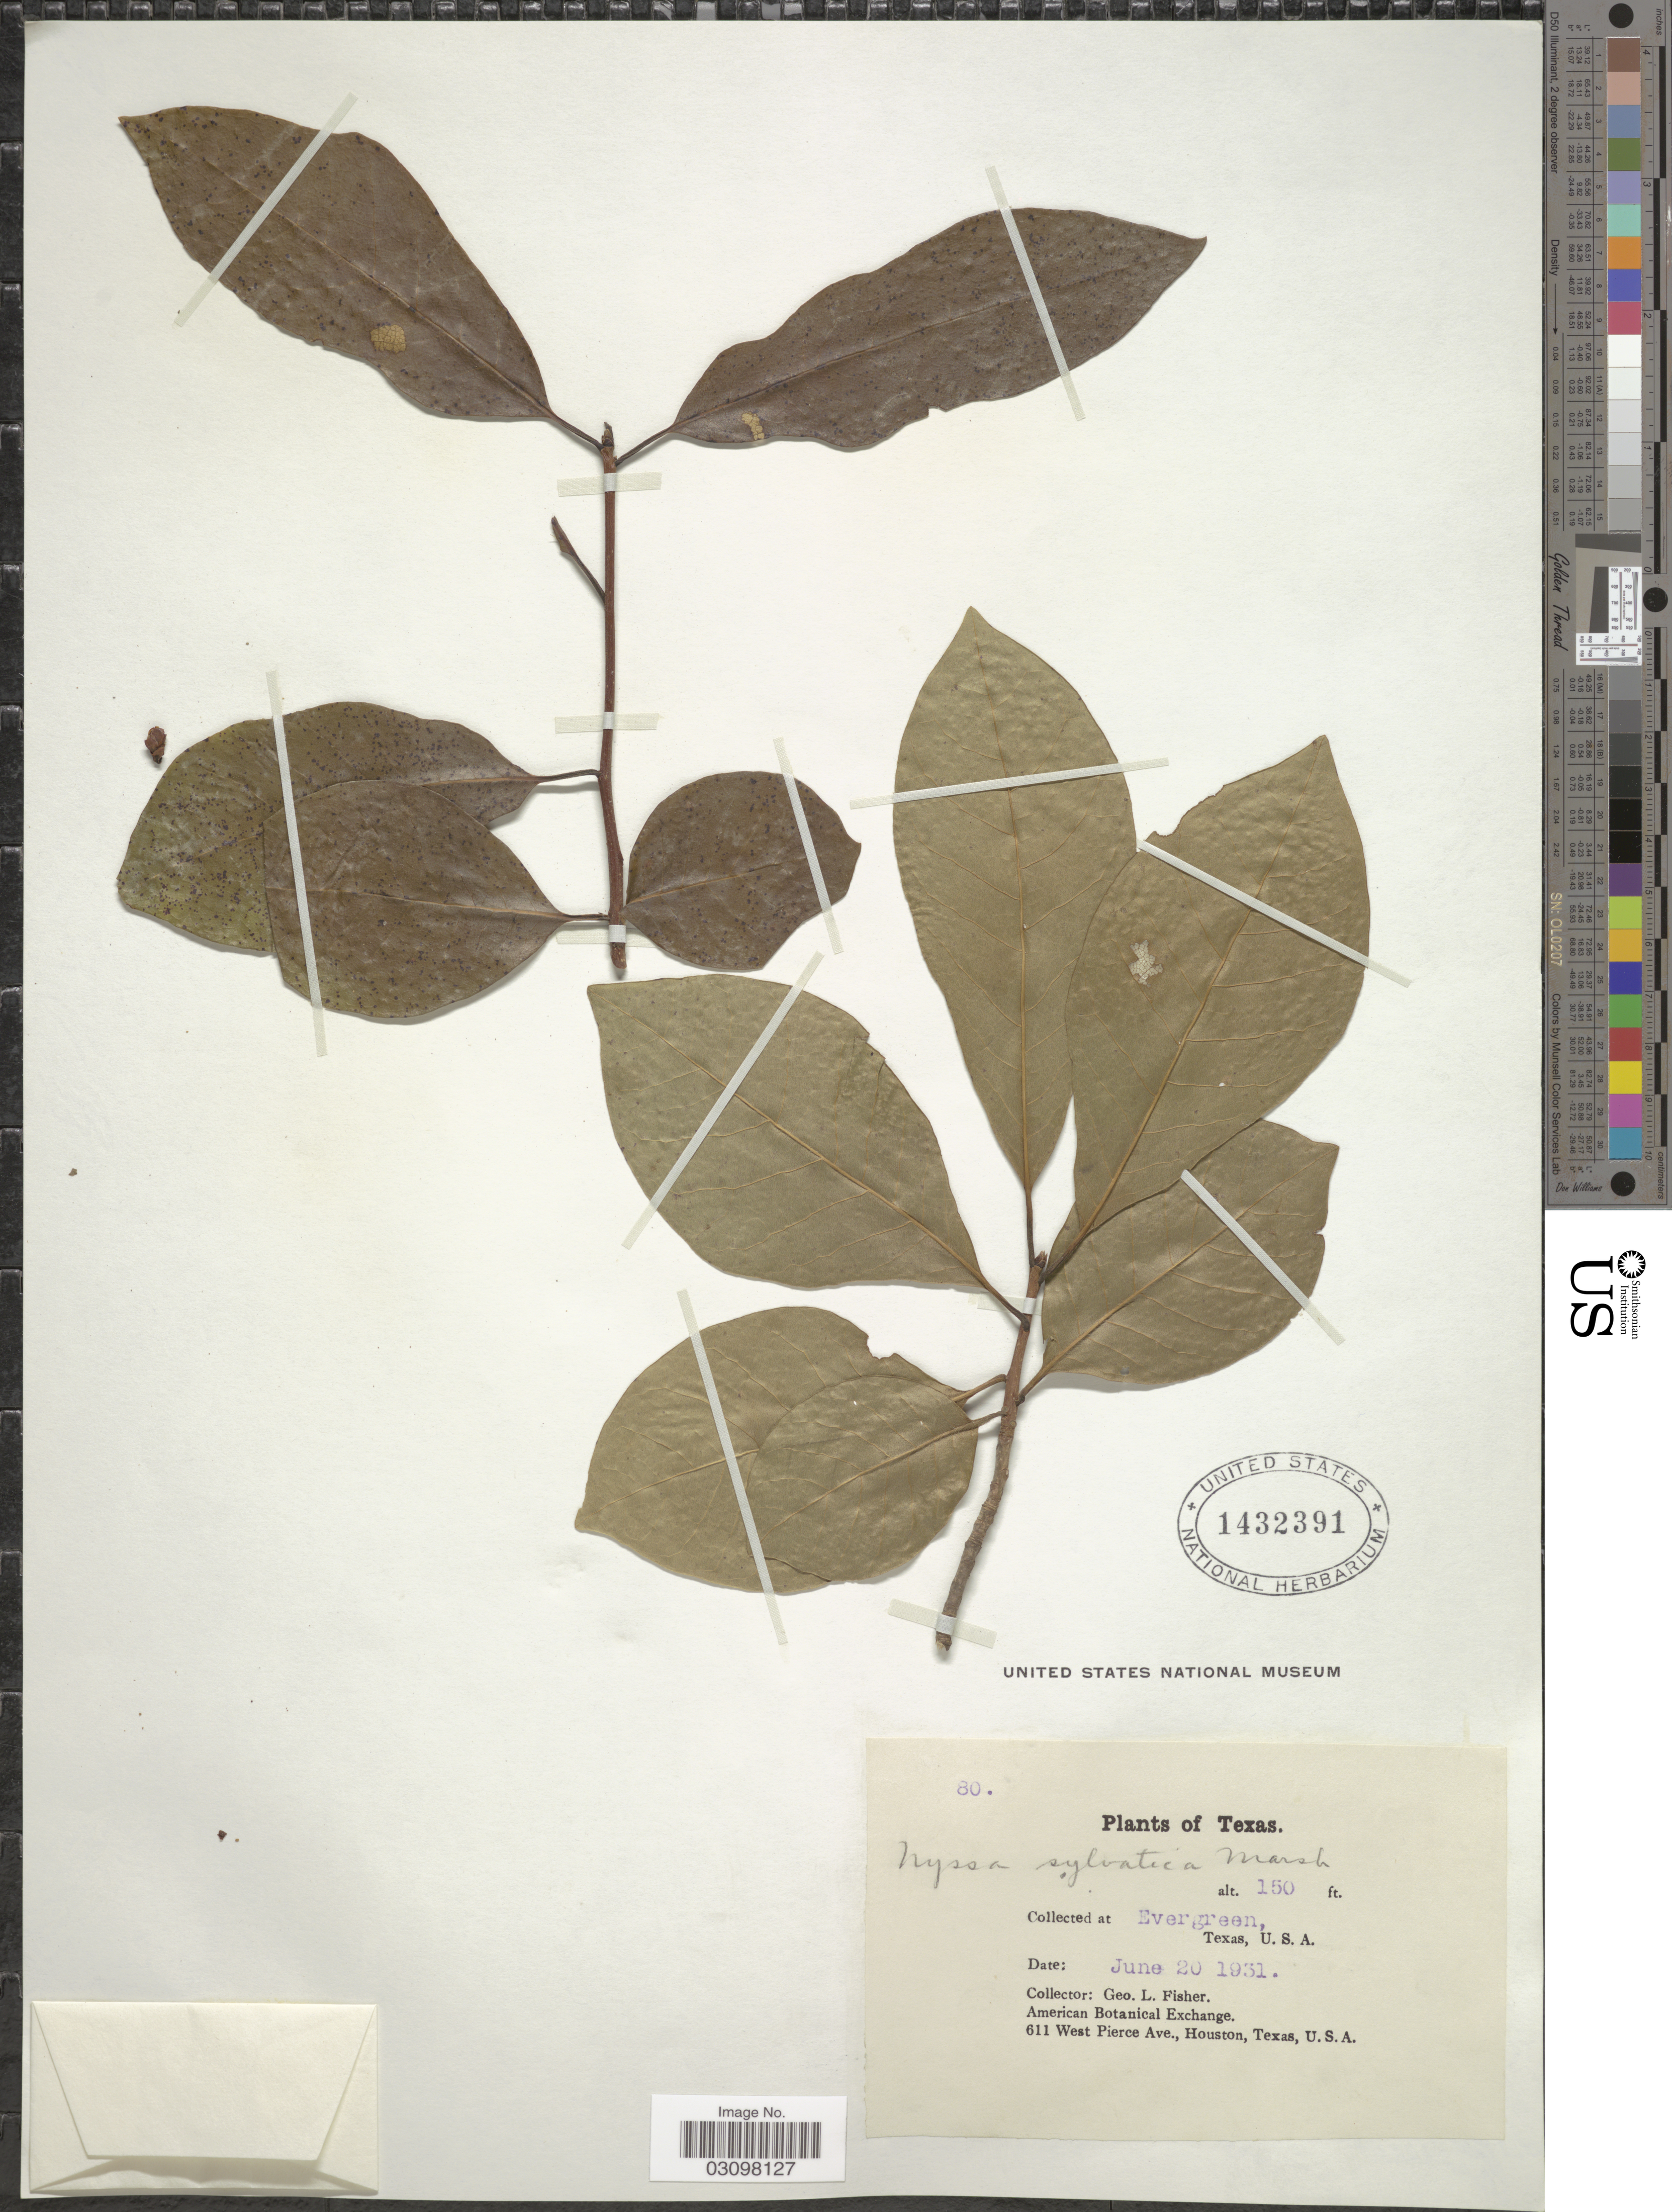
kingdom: Plantae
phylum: Tracheophyta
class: Magnoliopsida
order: Cornales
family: Nyssaceae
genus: Nyssa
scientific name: Nyssa sylvatica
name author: Marshall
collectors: G. L. Fisher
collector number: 80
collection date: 1931-06-20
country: United States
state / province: Texas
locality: Evergreen.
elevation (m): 46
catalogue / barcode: US 1432391